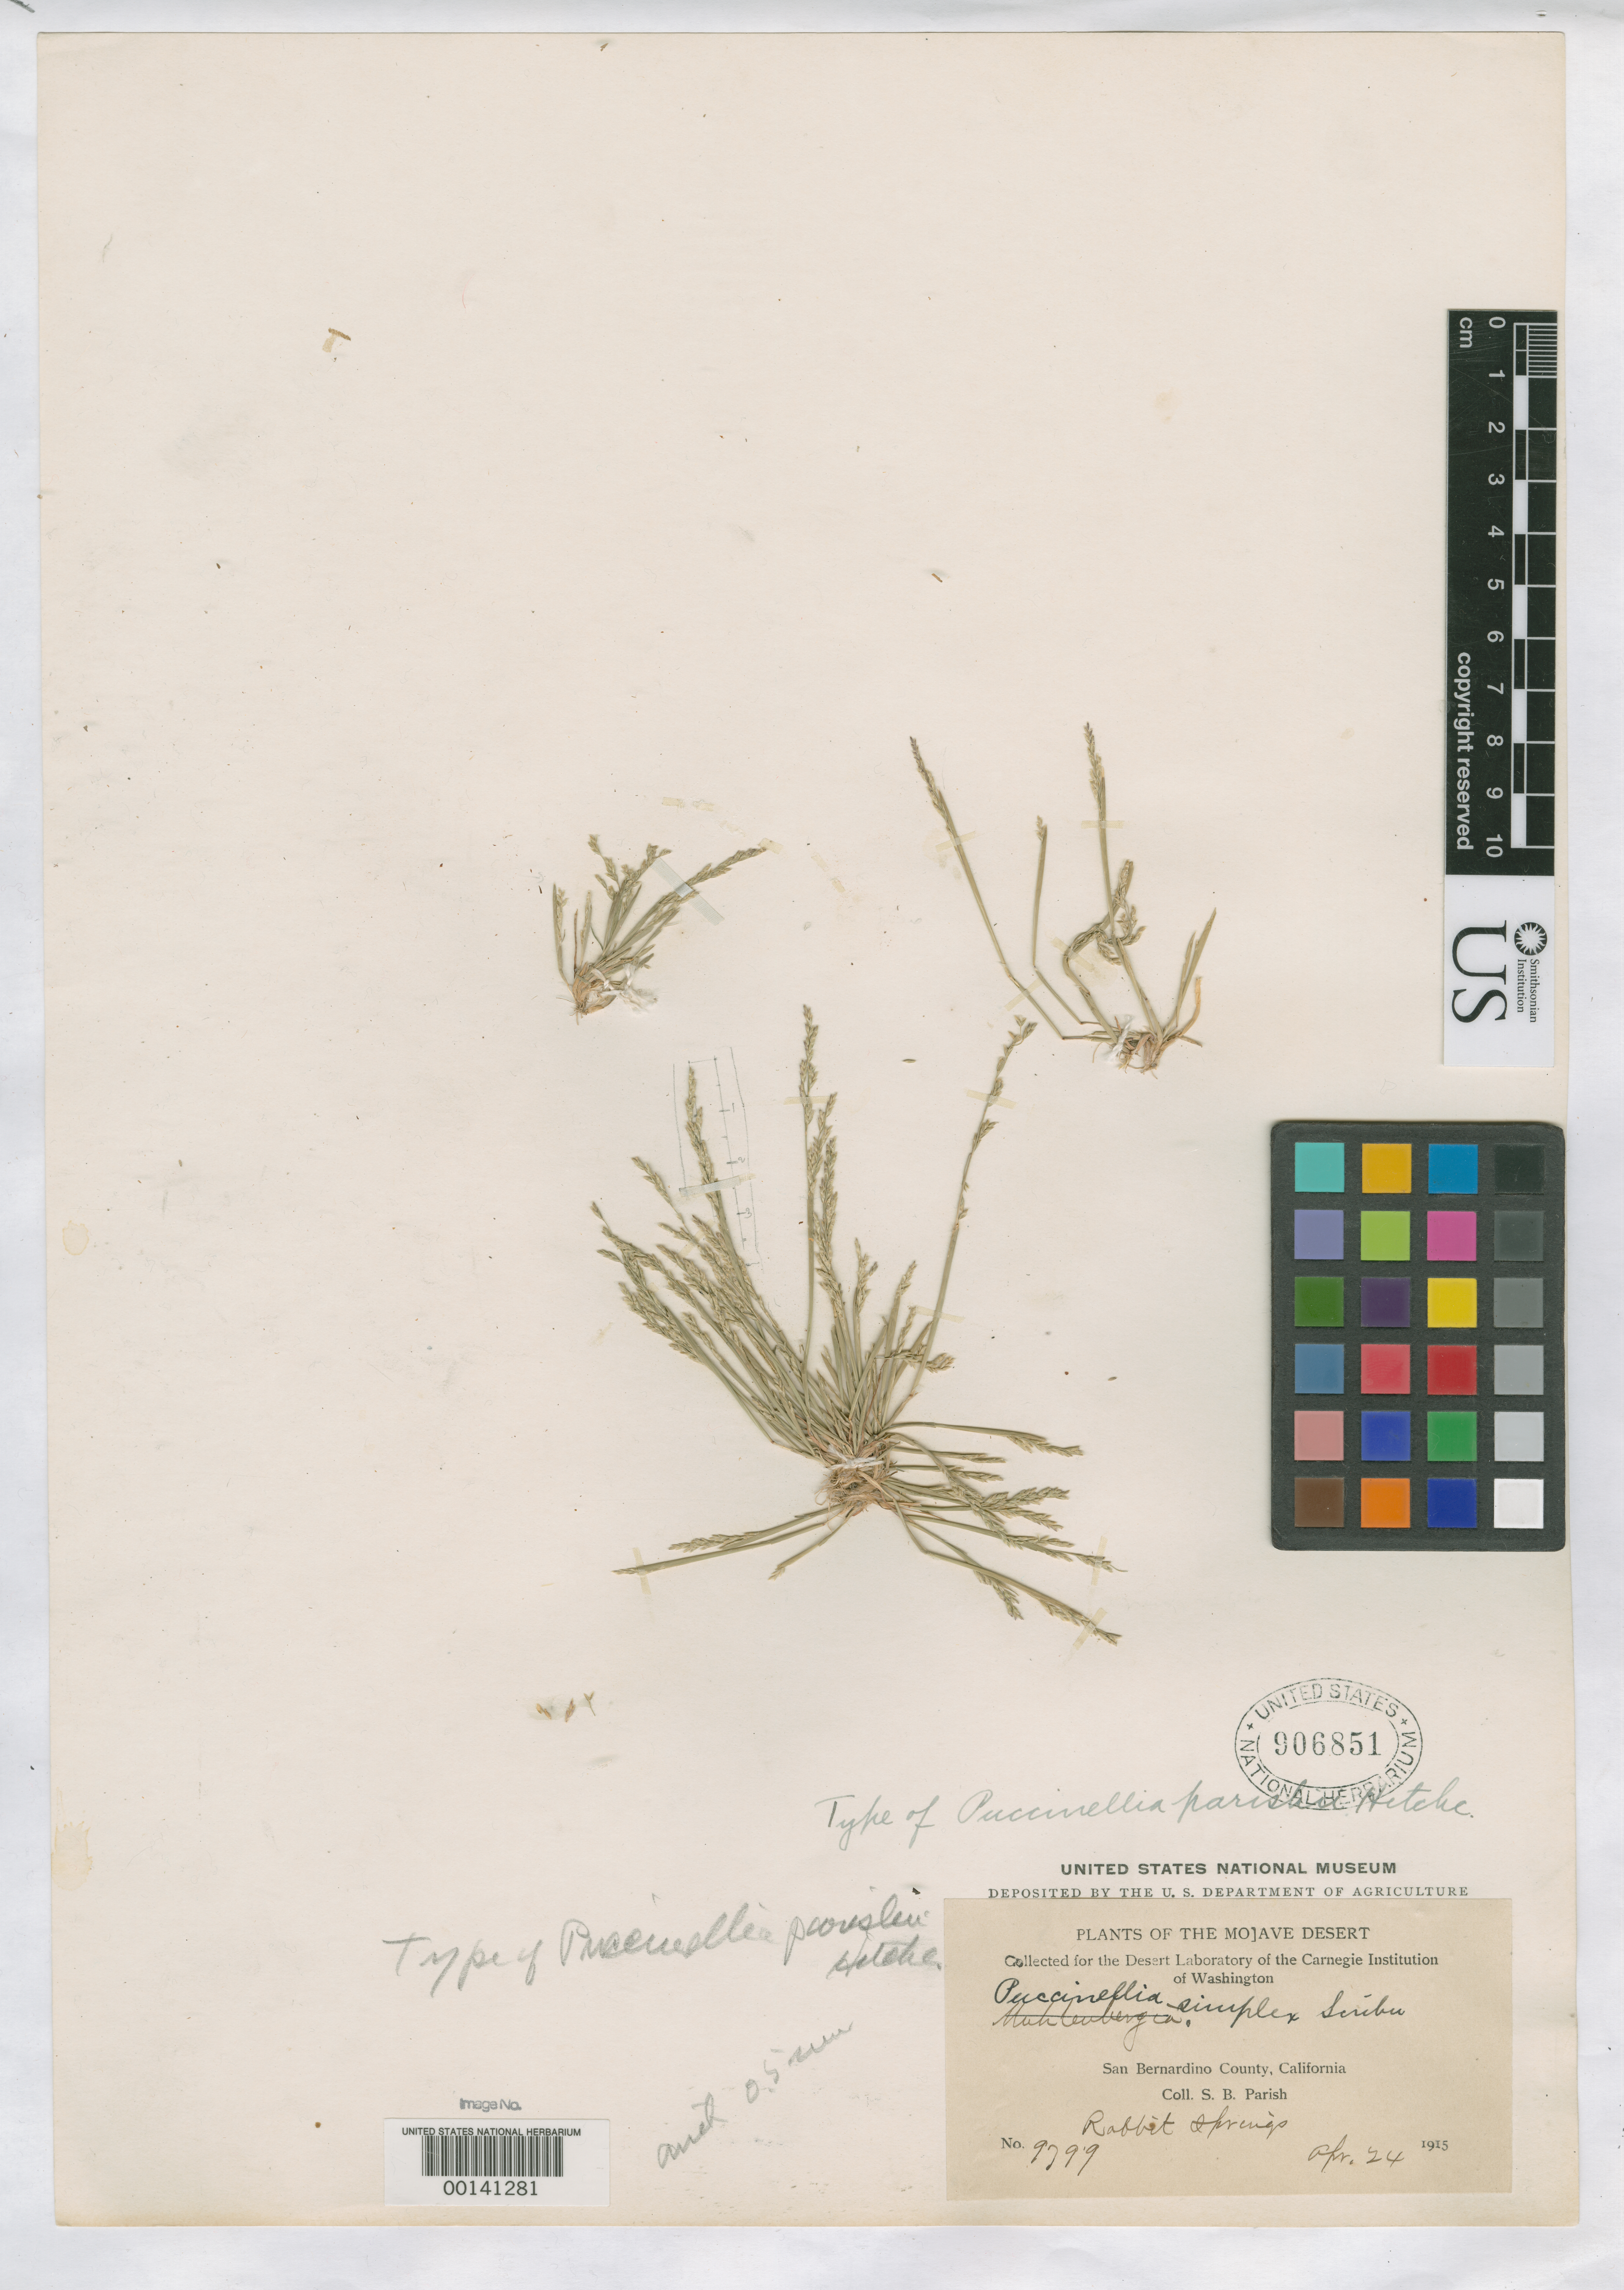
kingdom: Plantae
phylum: Tracheophyta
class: Liliopsida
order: Poales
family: Poaceae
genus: Puccinellia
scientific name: Puccinellia parishii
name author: Hitchc.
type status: Holotype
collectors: S. B. Parish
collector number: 9799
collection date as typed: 24 Apr 1915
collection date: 1915-04-24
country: United States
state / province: California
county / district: San Bernardino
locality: Rabbit Springs.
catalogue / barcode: US 906851